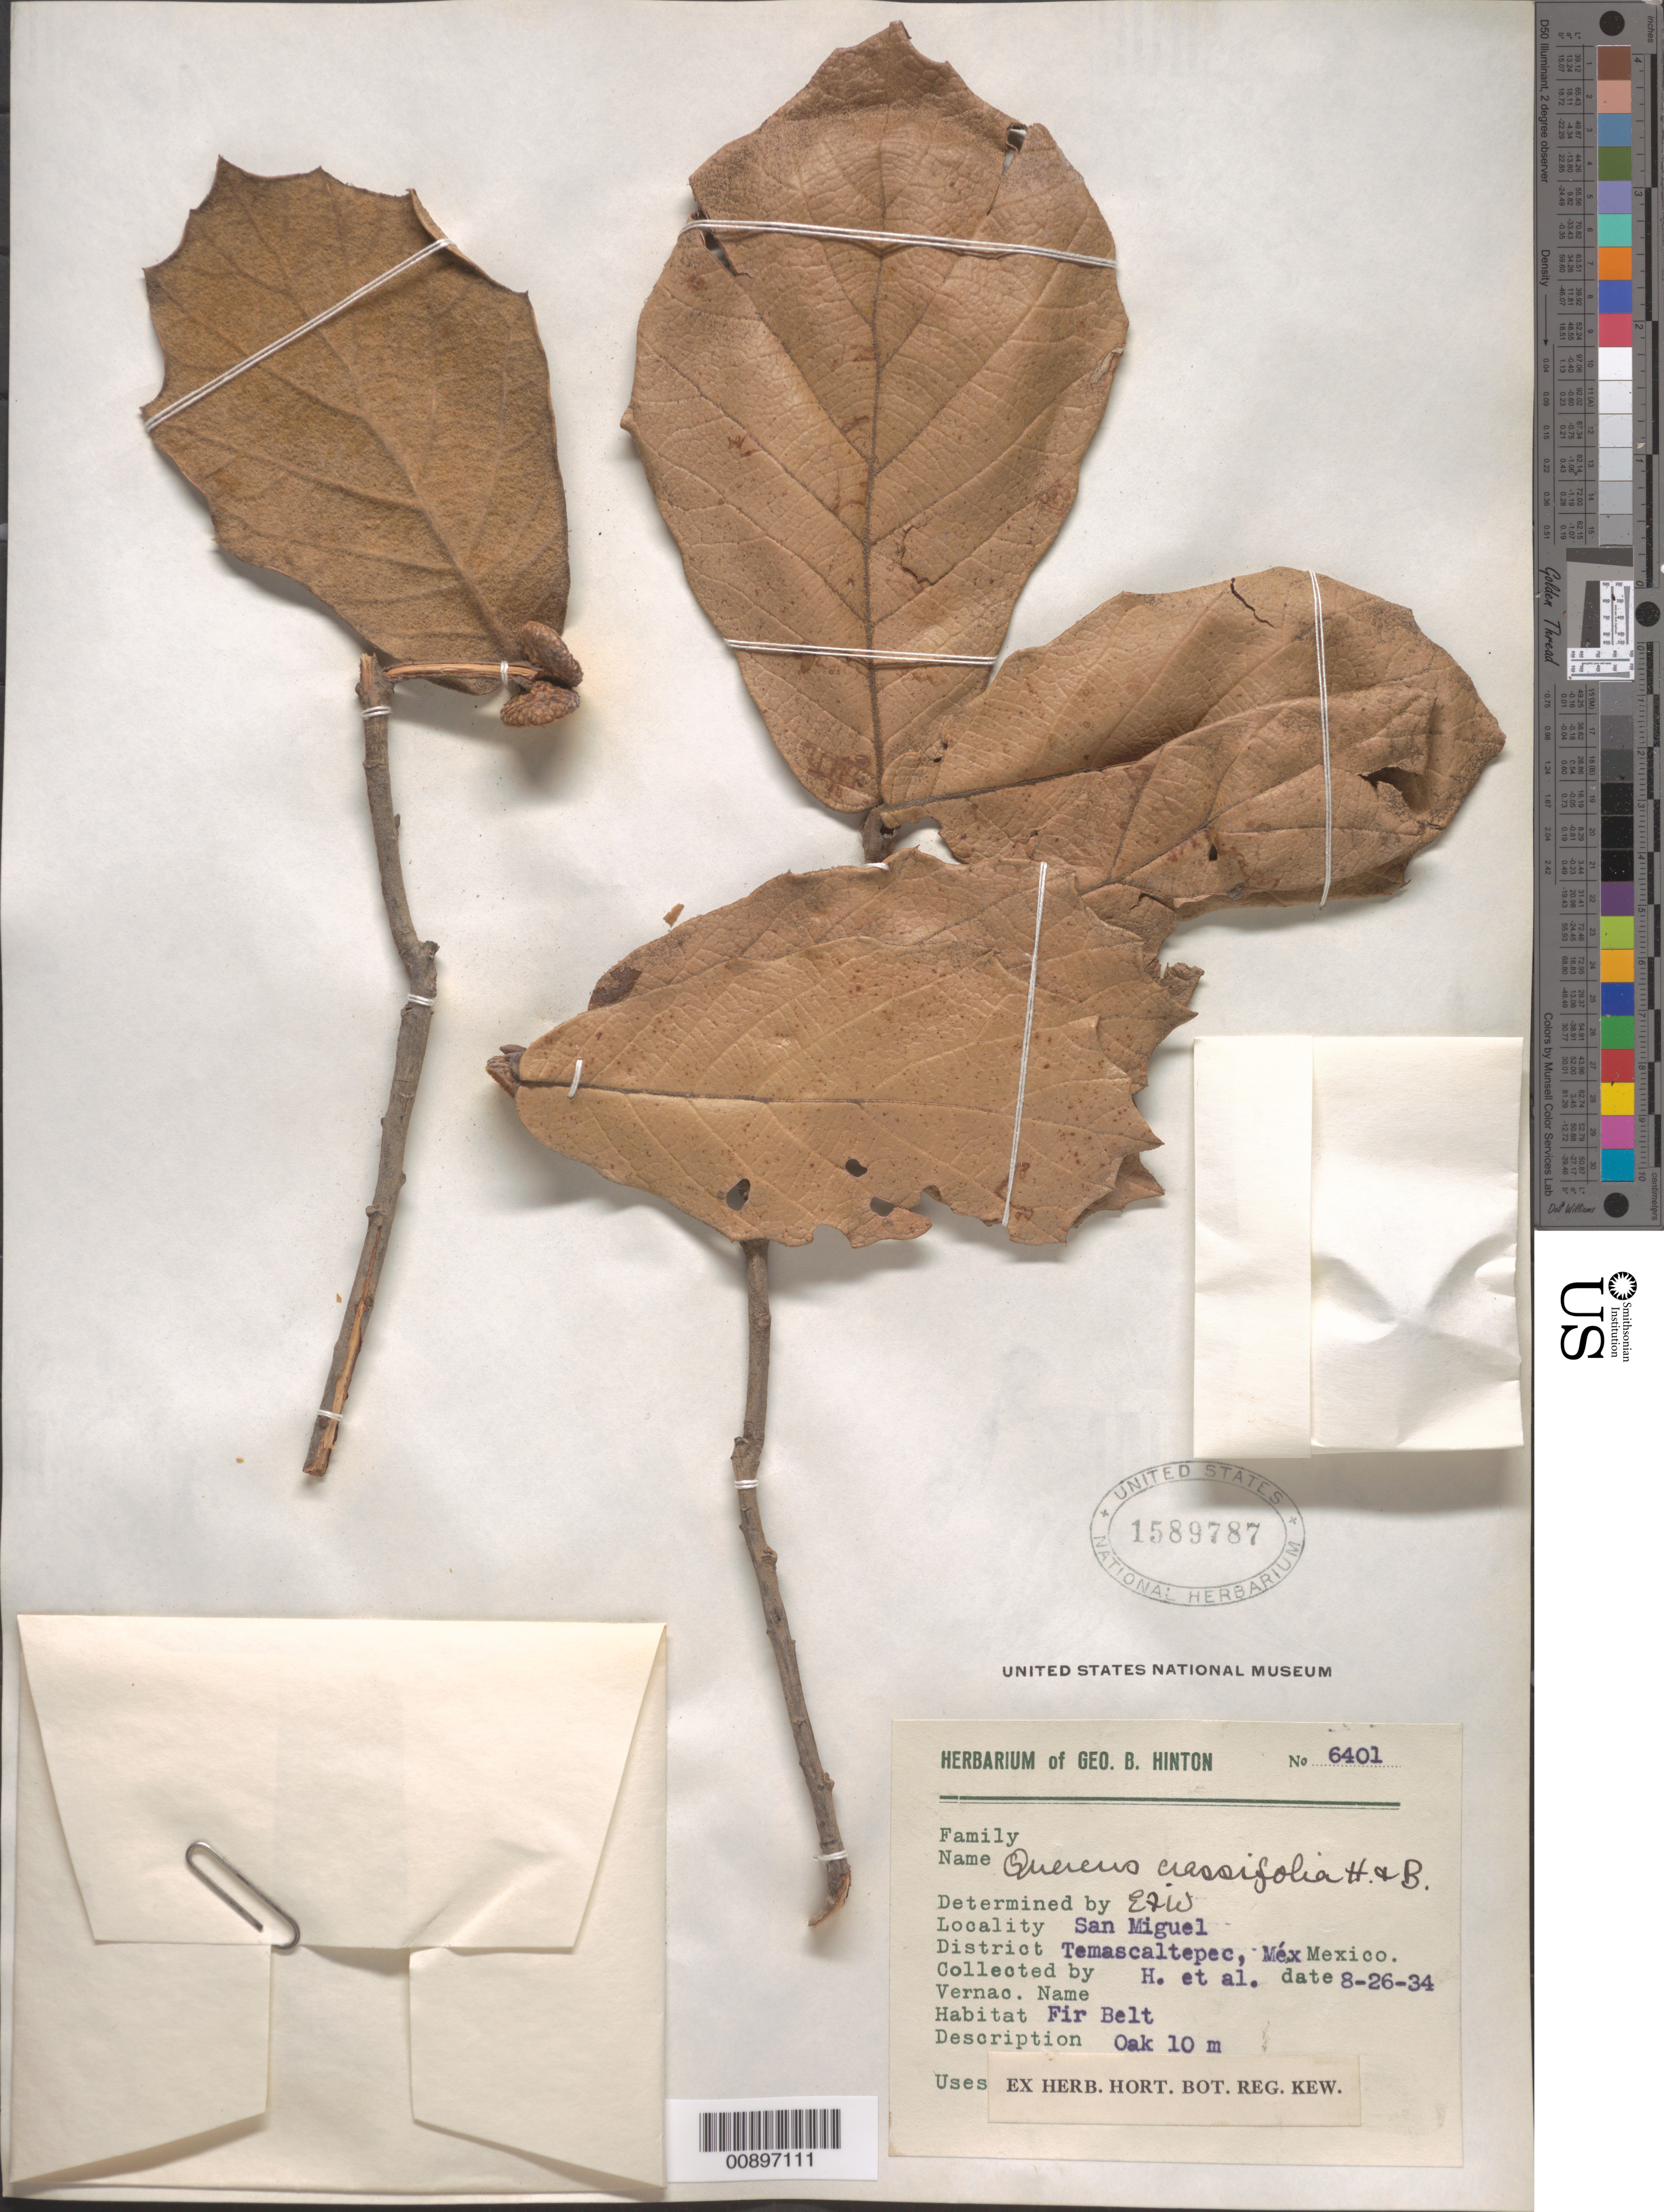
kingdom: Plantae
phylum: Tracheophyta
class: Magnoliopsida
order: Fagales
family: Fagaceae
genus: Quercus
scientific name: Quercus crassifolia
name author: Humb. & Bonpl.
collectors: G. B. Hinton & et al.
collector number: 6401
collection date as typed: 26 Aug 1934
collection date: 1934-08-26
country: Mexico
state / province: México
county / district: Temascaltepec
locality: San Miguel, District Temascaltepec, State Mexico.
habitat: Fir belt.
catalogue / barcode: US 1589787